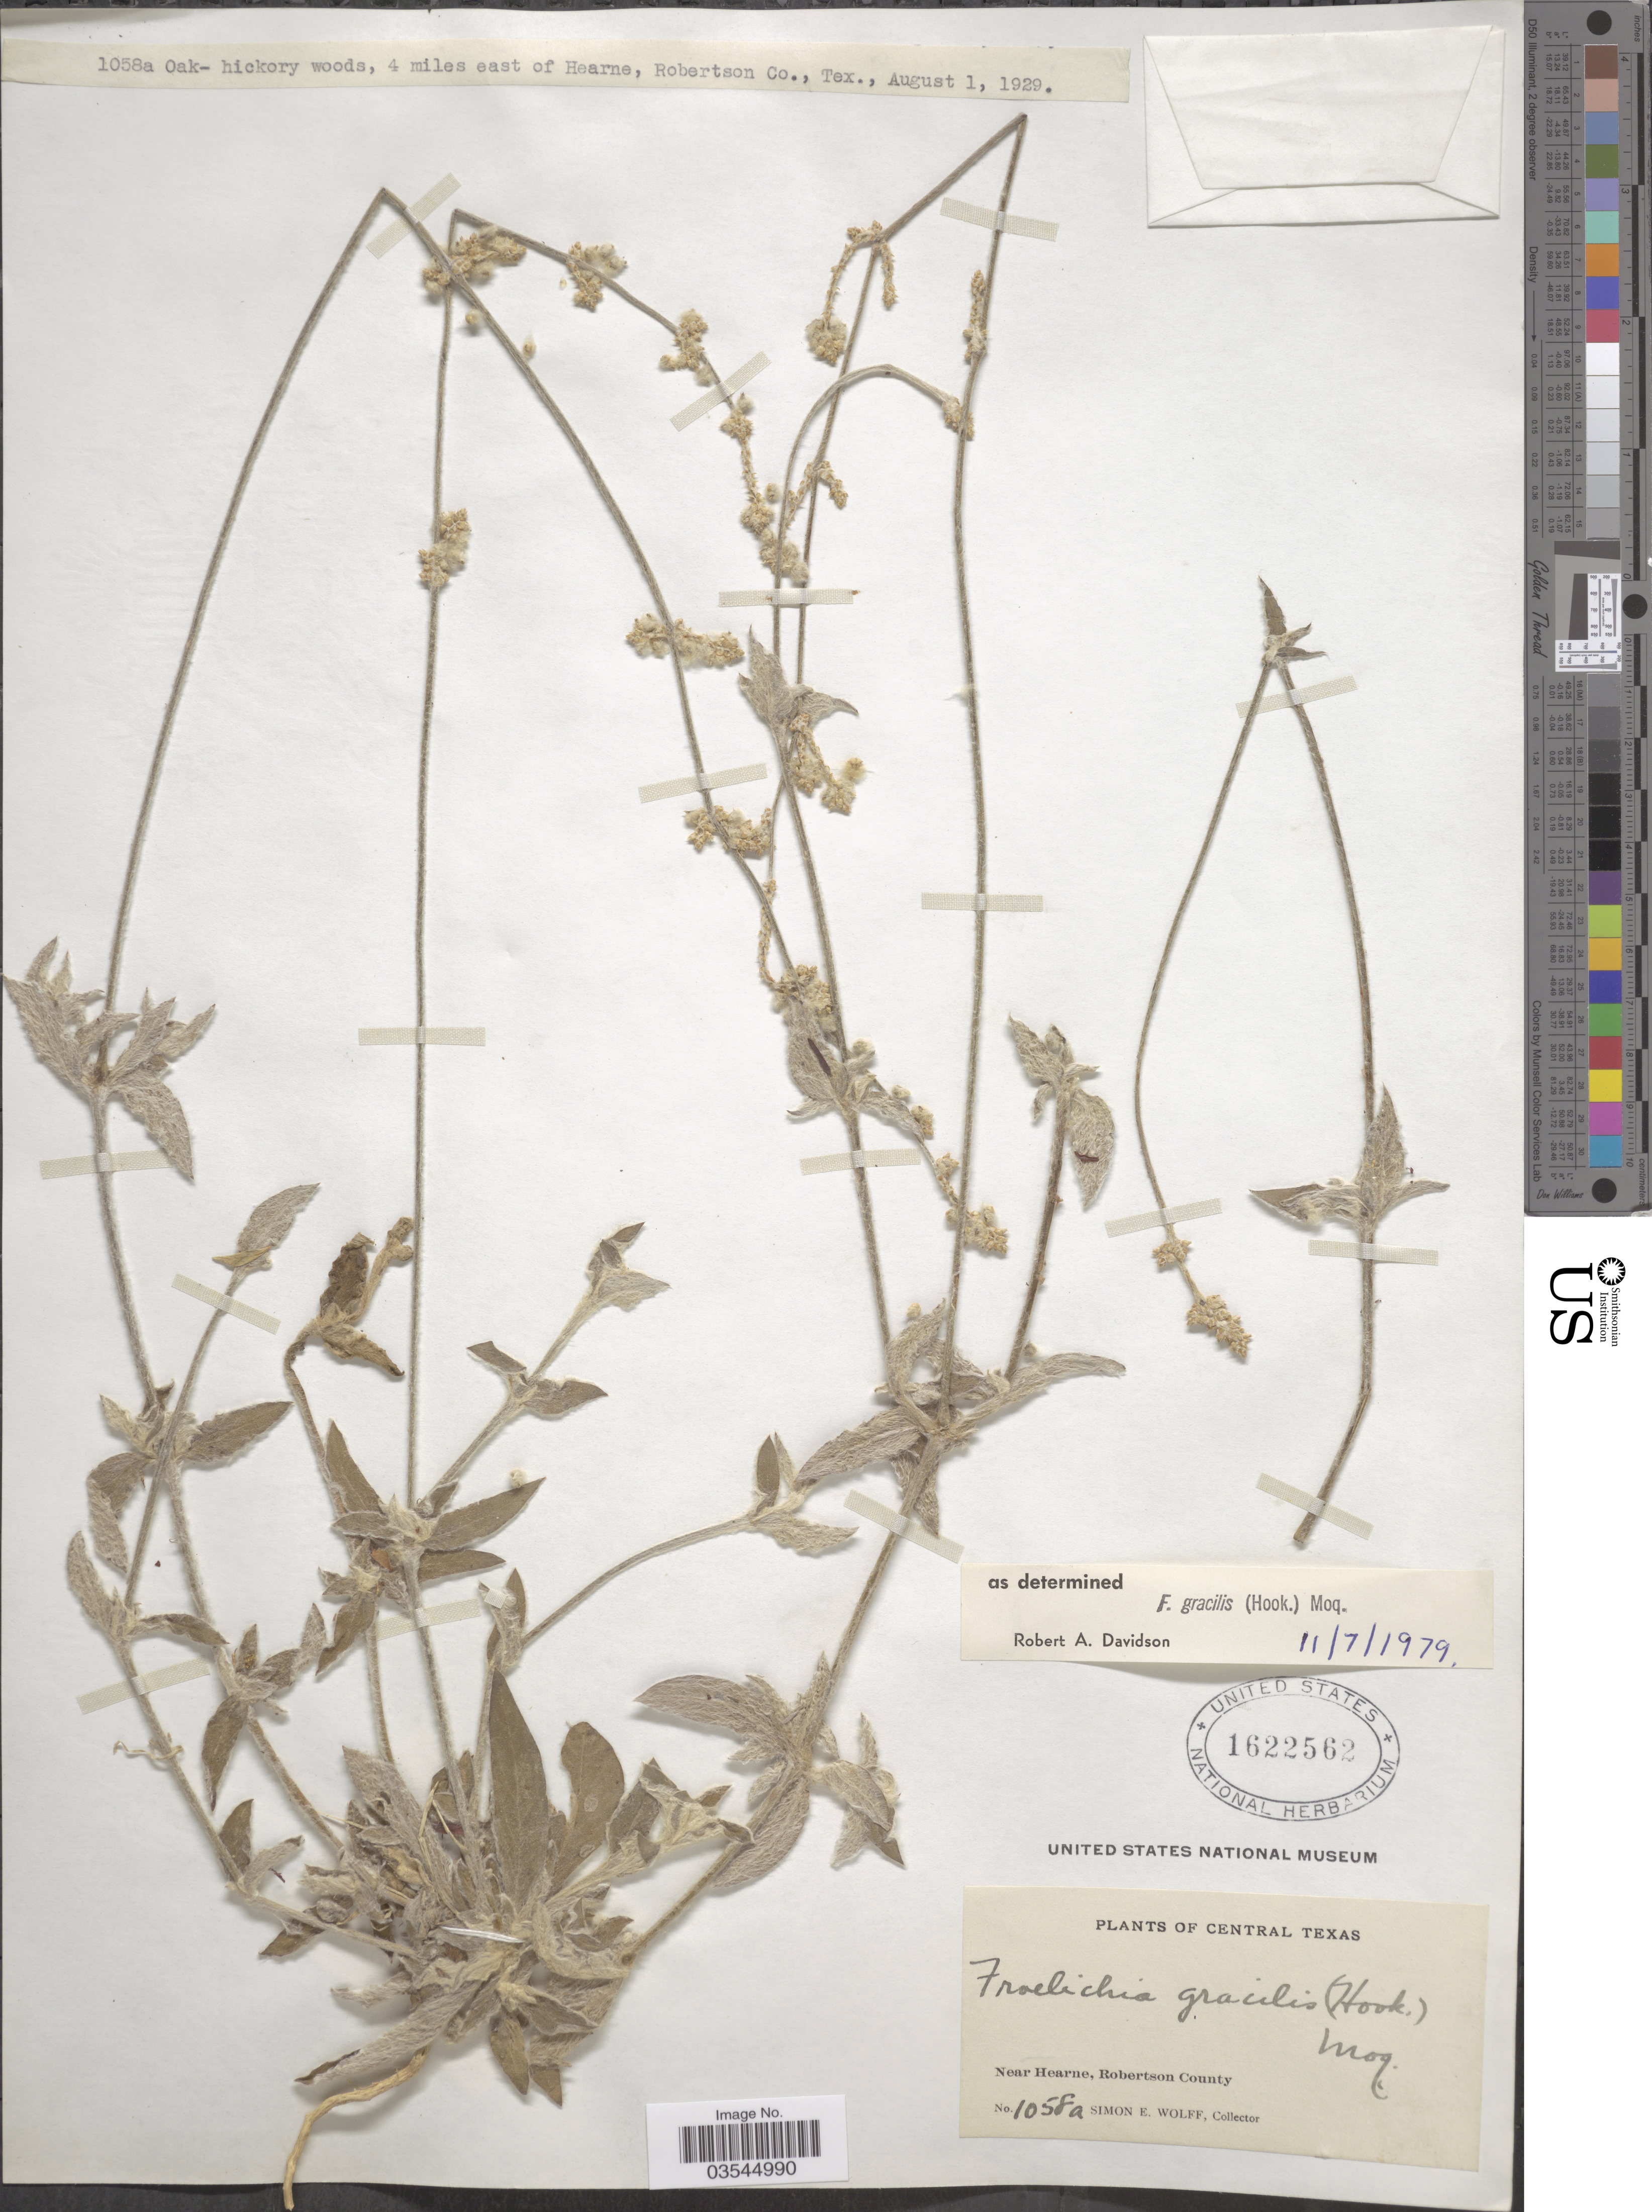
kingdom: Plantae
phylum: Tracheophyta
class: Magnoliopsida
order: Caryophyllales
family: Amaranthaceae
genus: Froelichia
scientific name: Froelichia gracilis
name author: (Hook.) Moq.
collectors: S. E. Wolff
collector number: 1058a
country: United States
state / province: Texas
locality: Central Texas. Near Hearne, Robertson County.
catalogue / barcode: US 1622562